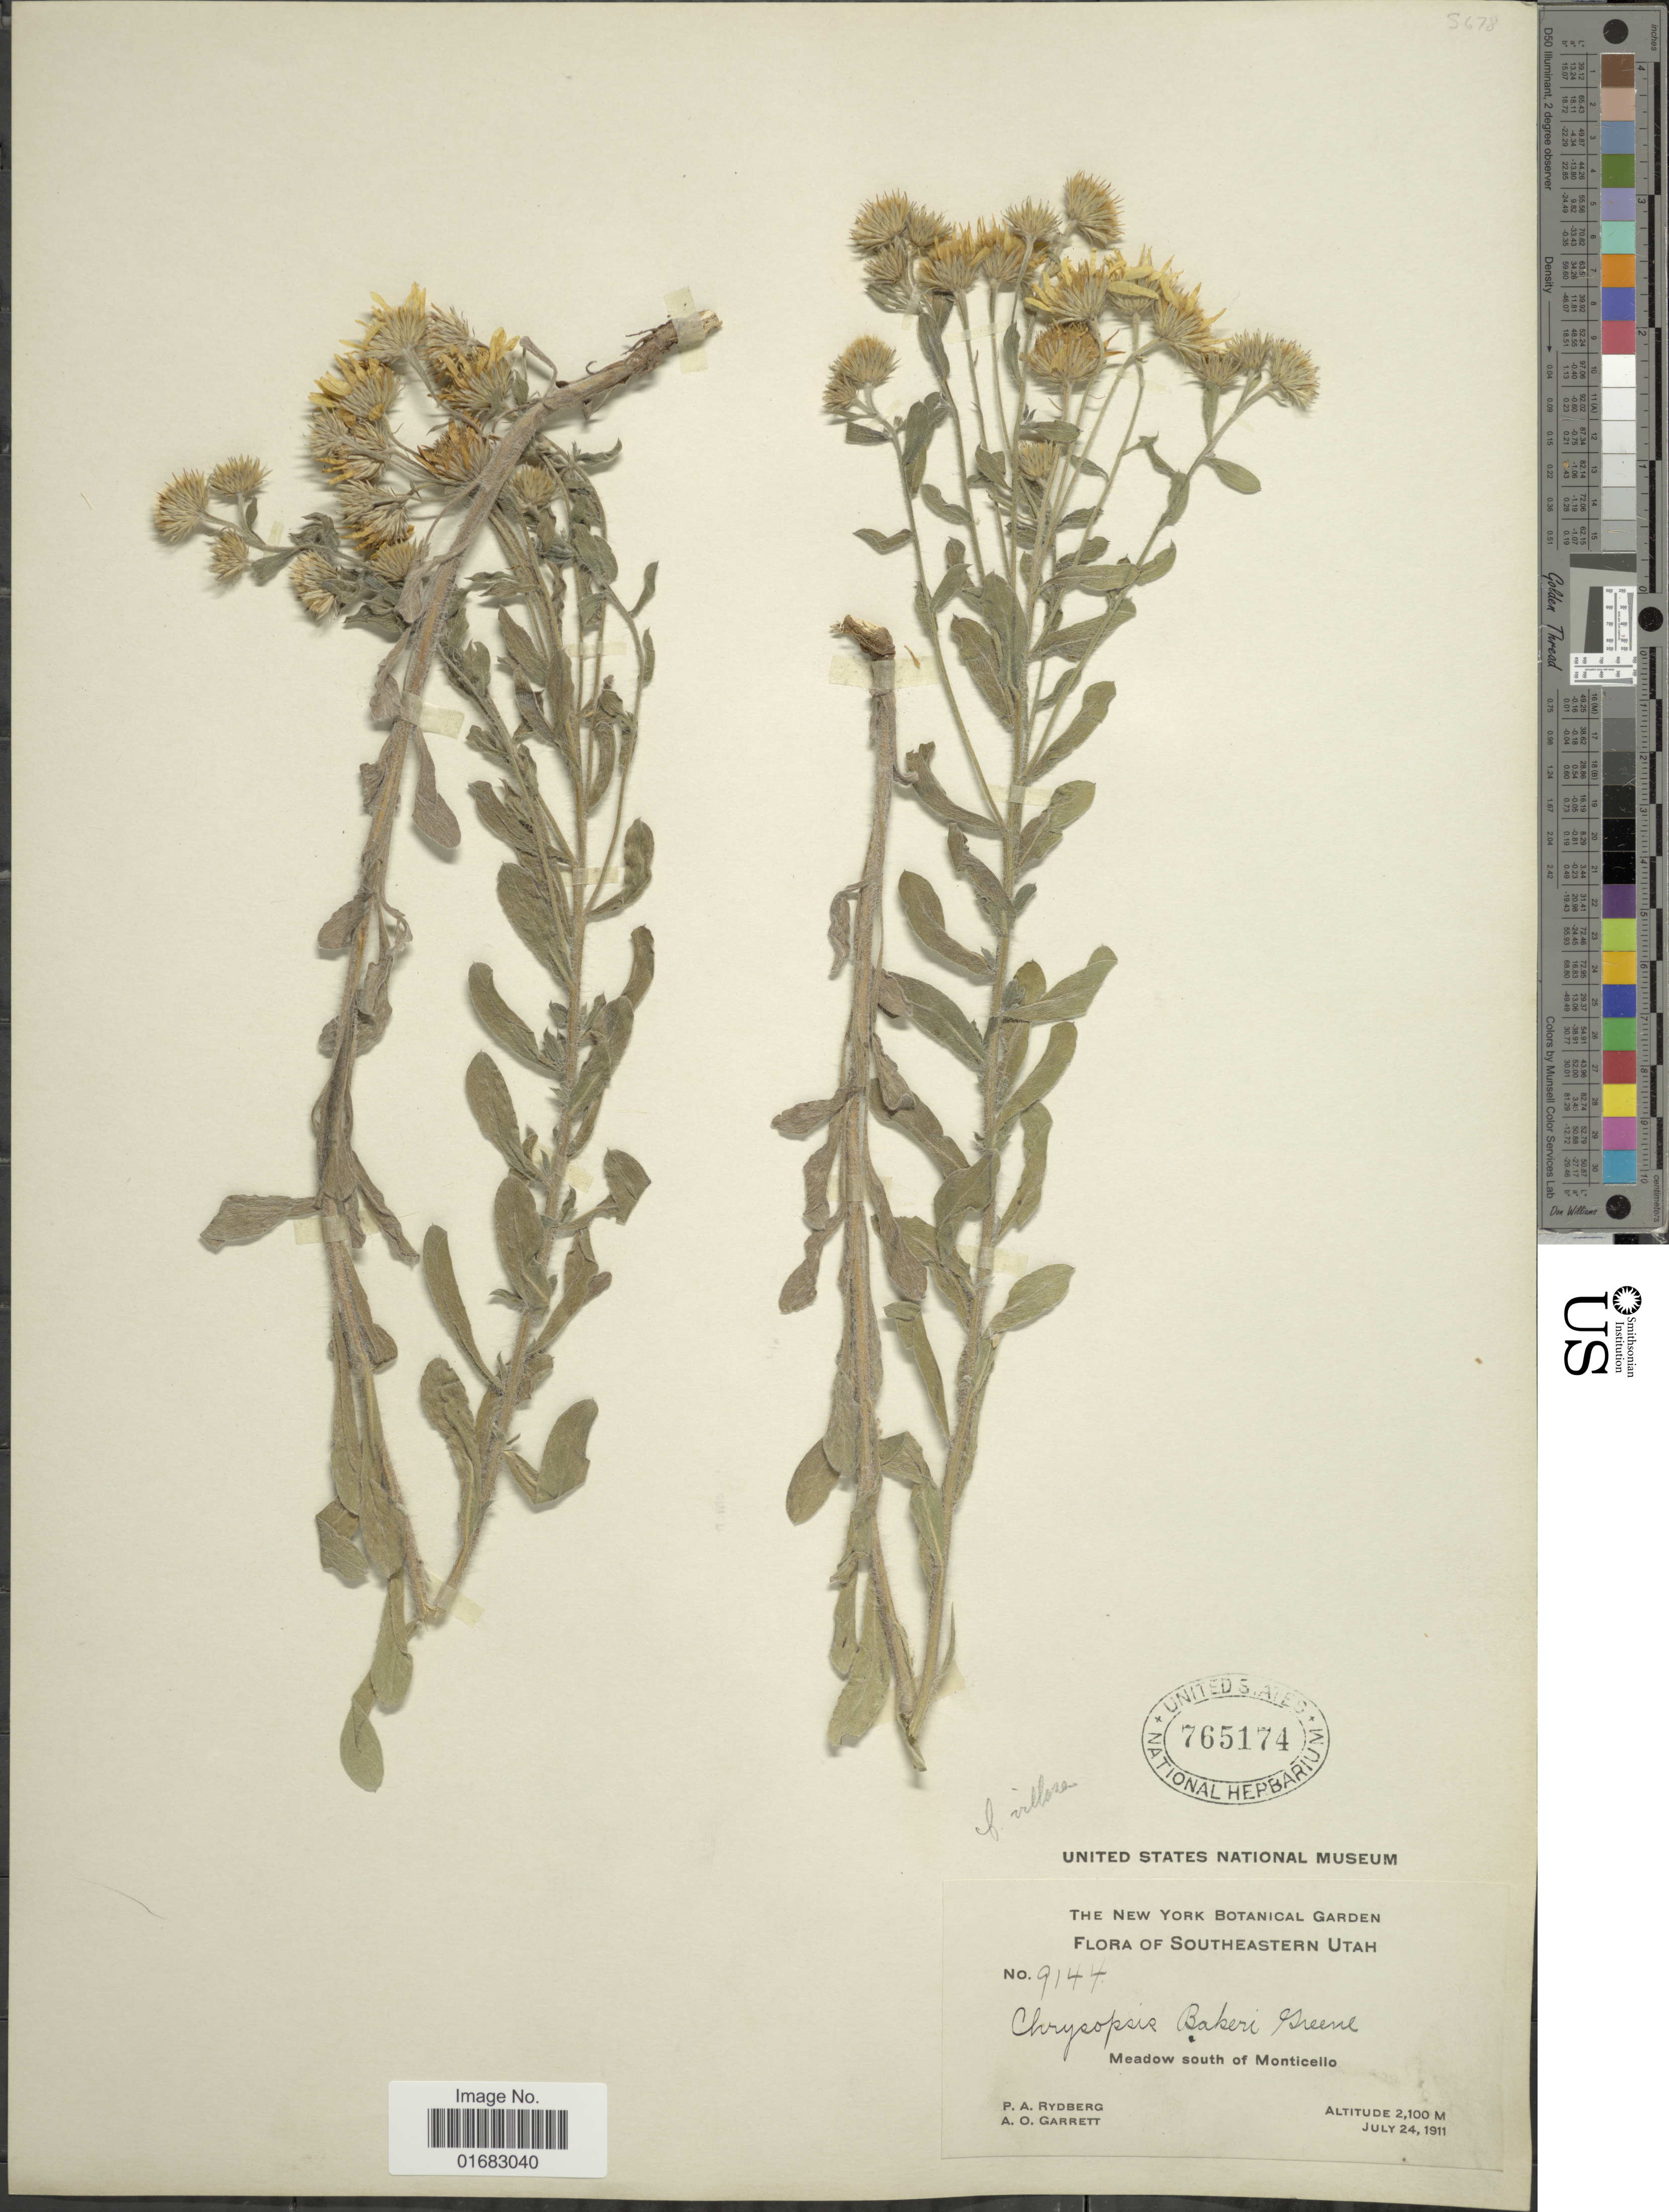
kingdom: Plantae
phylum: Tracheophyta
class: Magnoliopsida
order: Asterales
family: Asteraceae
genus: Heterotheca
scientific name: Heterotheca villosa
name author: (Pursh) Shinners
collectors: P. A. Rydberg & A. O. Garrett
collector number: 9144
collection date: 1911-07-24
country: United States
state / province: Utah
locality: Southeastern Utah. Meadow south of Monticello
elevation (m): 2100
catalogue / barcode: US 765174